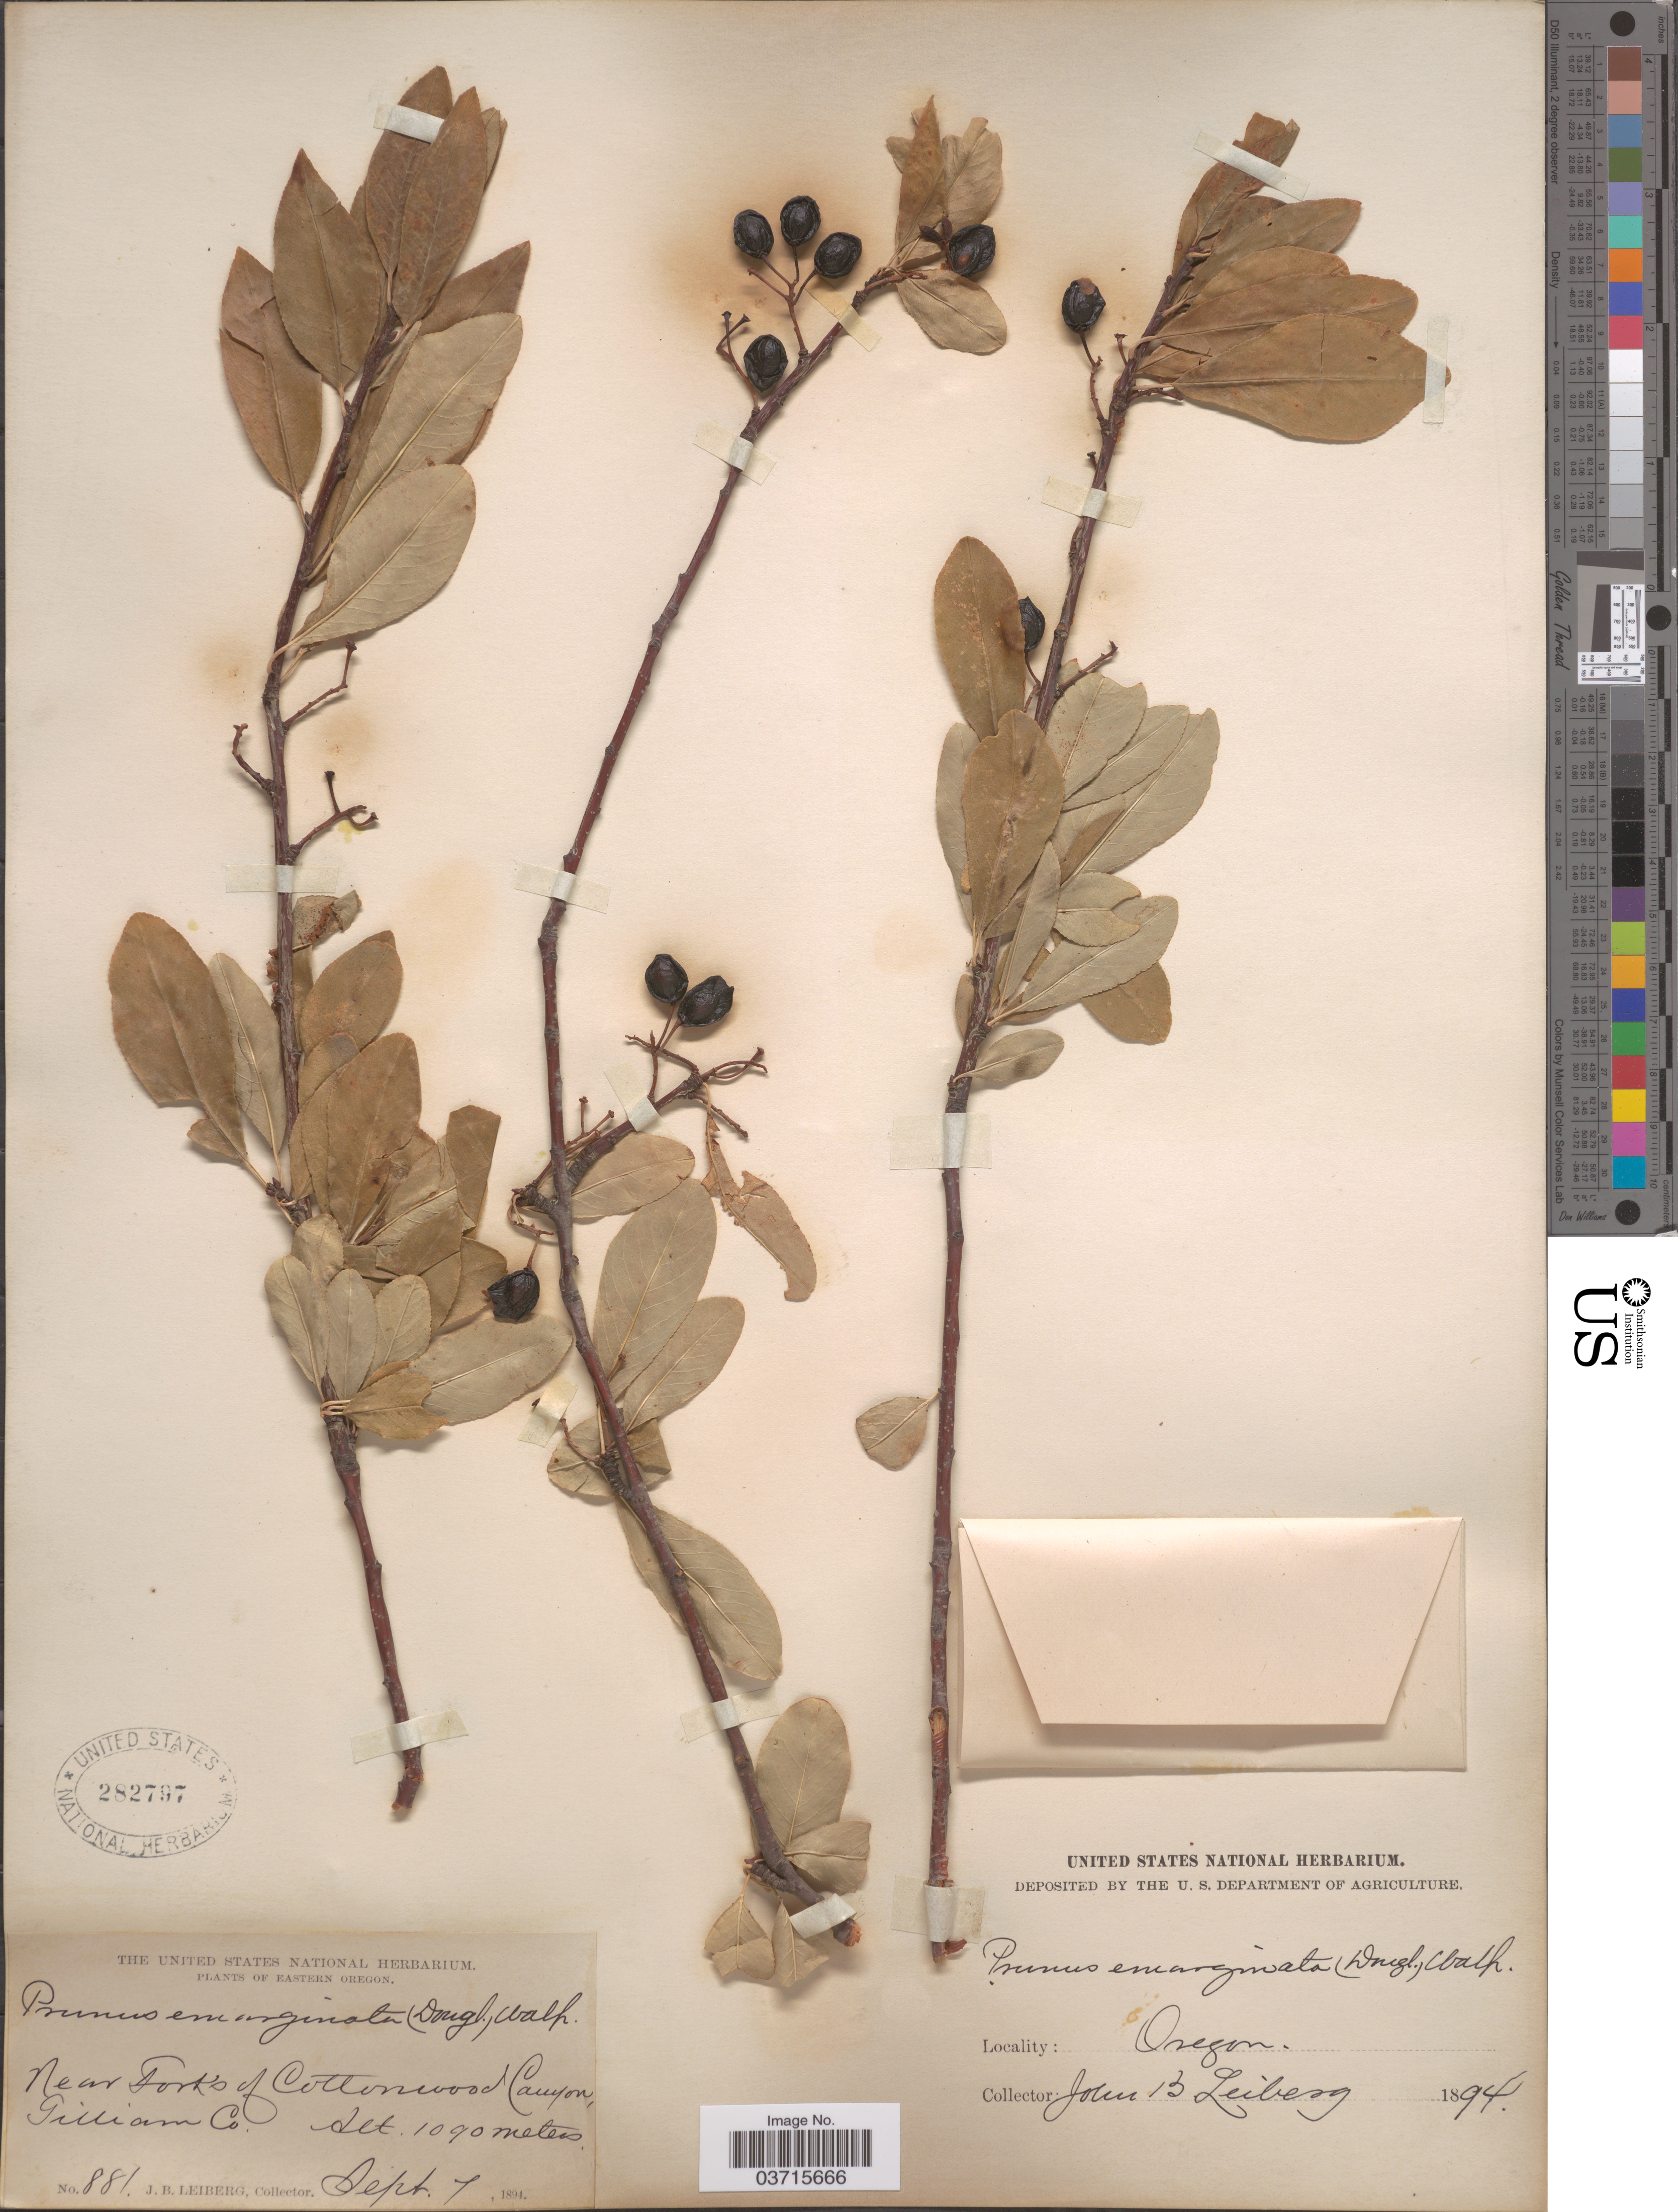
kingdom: Plantae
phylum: Tracheophyta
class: Magnoliopsida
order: Rosales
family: Rosaceae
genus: Prunus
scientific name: Prunus emarginata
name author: (Douglas ex Hook.) Eaton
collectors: J. B. Leiberg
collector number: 881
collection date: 1894-09-07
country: United States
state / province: Oregon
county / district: Gilliam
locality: Eastern Oregon. Near Forks of Cottonwood Canyon, Gilliam Co.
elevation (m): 1090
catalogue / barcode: US 282797